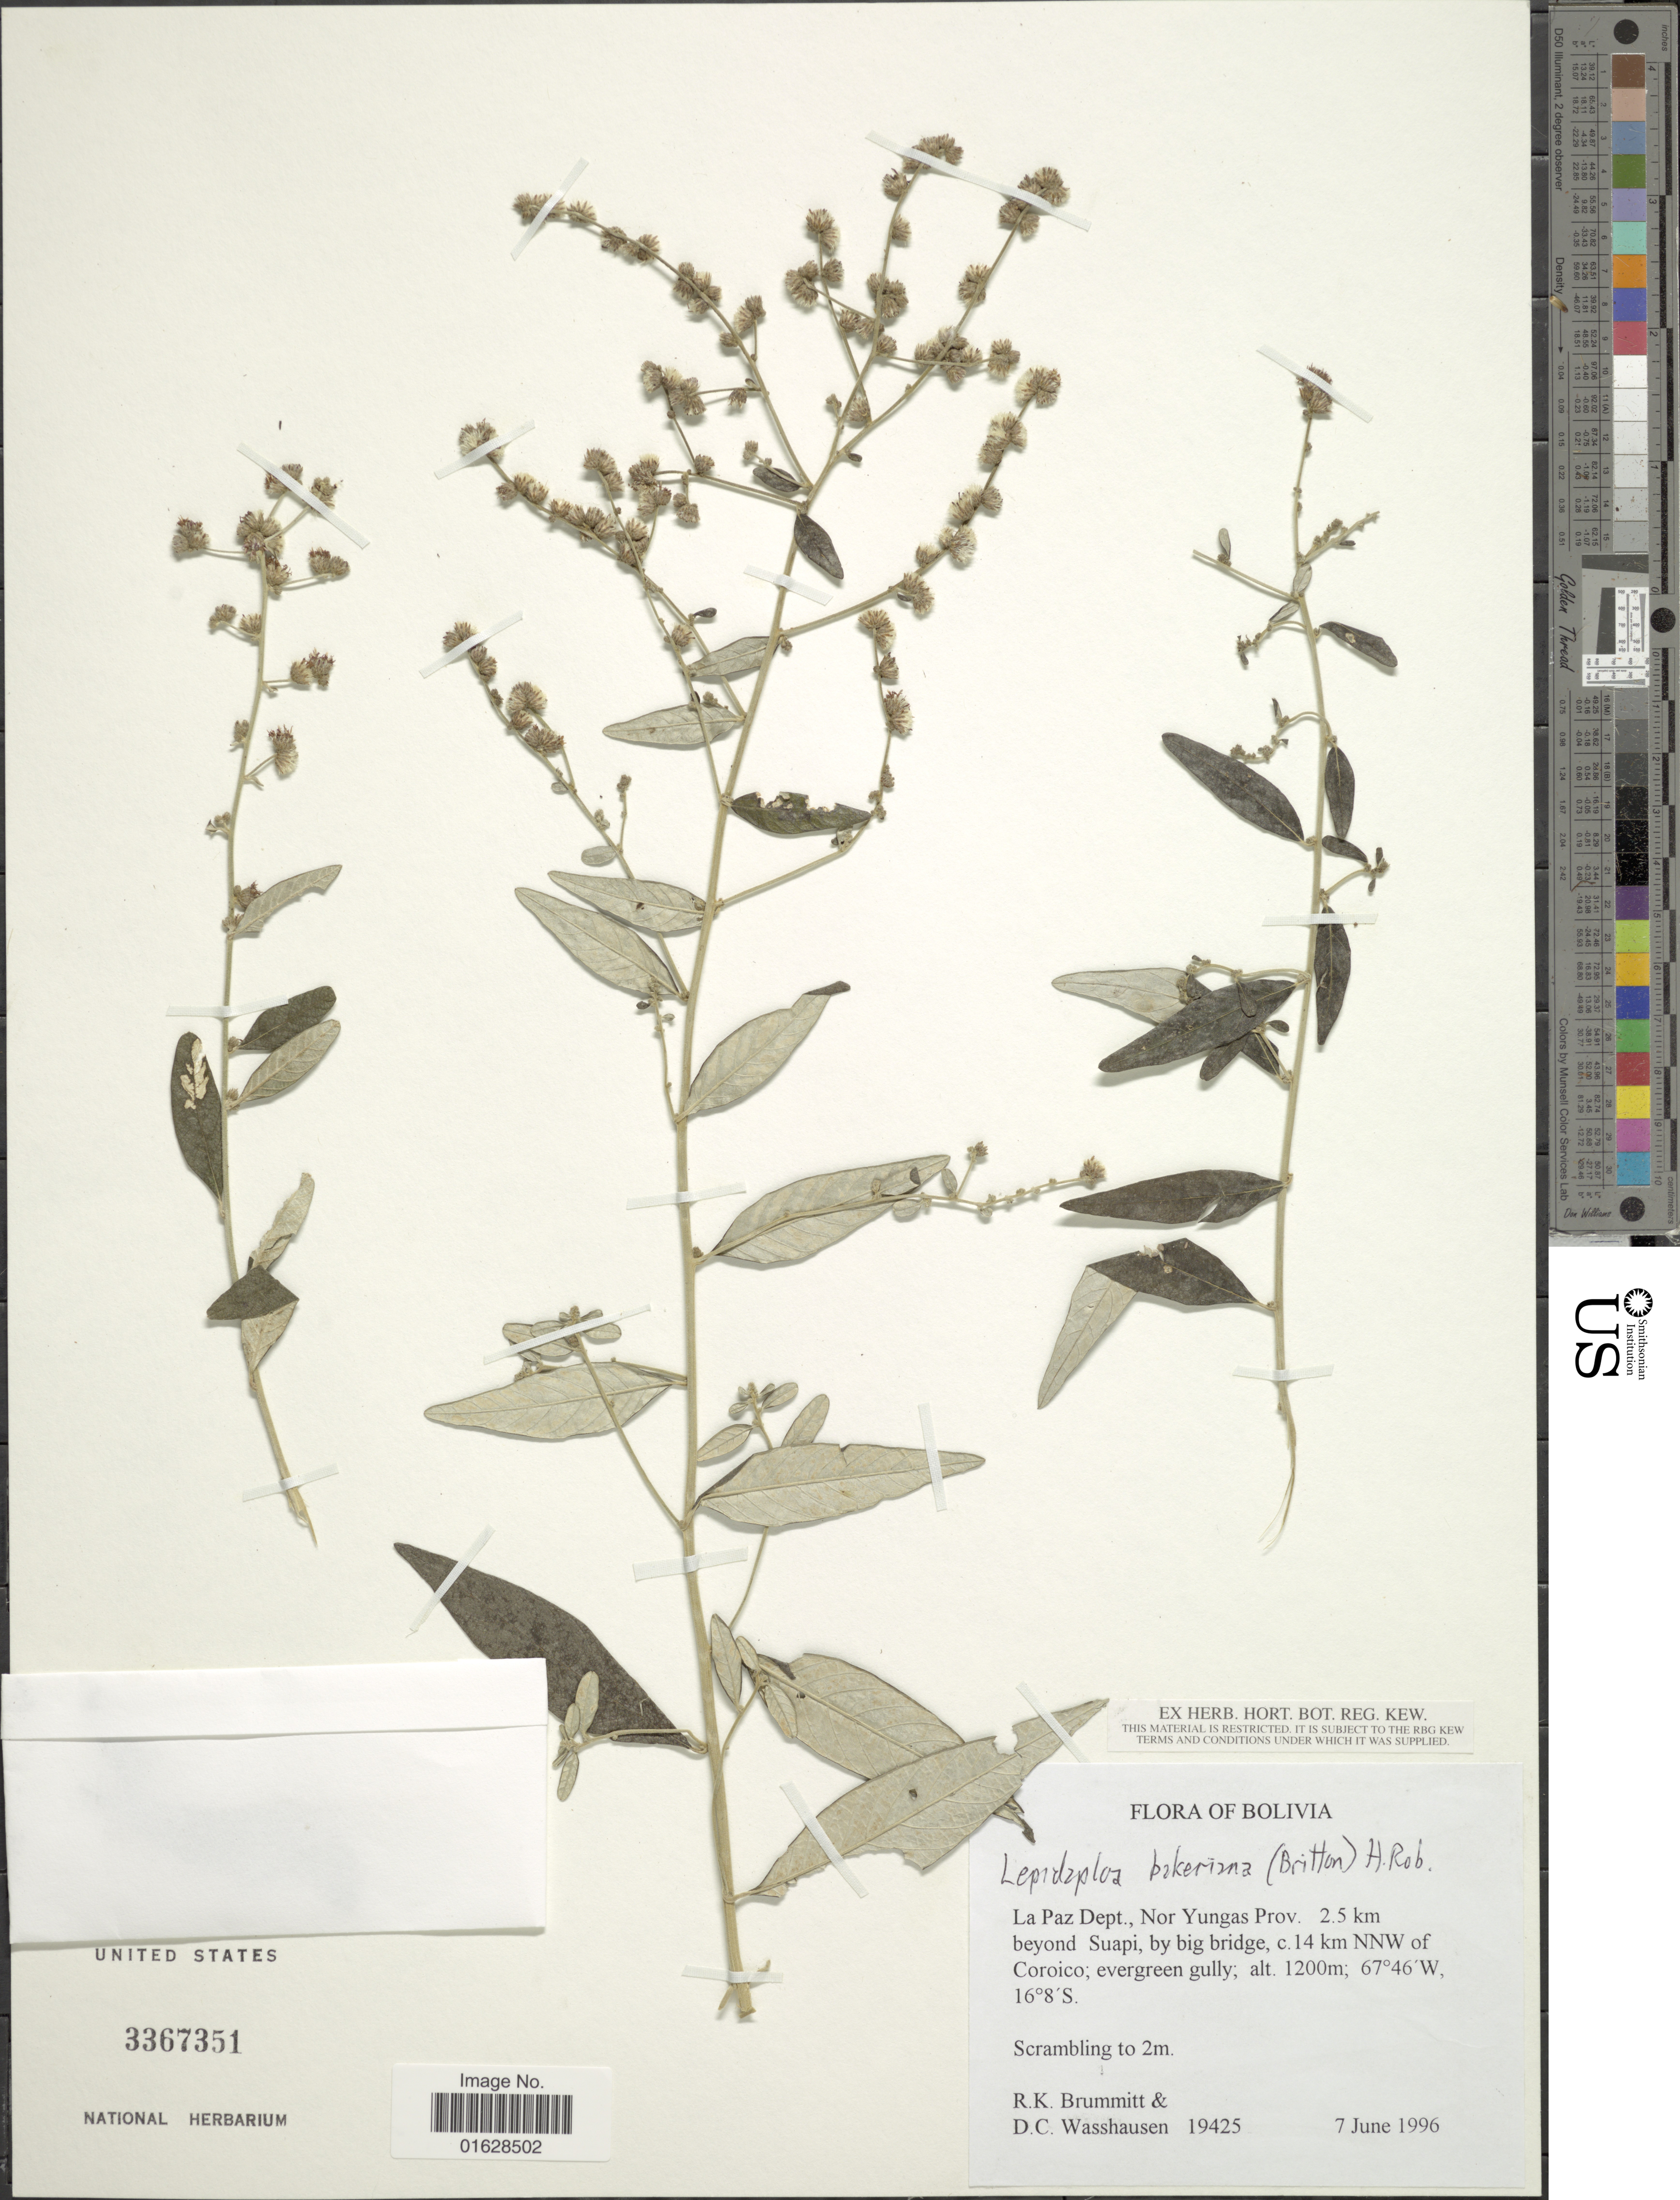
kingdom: Plantae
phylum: Tracheophyta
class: Magnoliopsida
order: Asterales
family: Asteraceae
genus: Lepidaploa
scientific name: Lepidaploa bakerana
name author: (Britton) H. Rob.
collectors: R. K. Brummitt & D. C. Wasshausen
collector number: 19425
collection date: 1996-06-07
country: Bolivia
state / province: La Paz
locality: Bolivia. La Paz Dept., Nor Yungas Prov. 2.5 km beyond Suapi, by big bridge, c. 14 km NNW of Coroico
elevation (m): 1200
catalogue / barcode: US 3367351